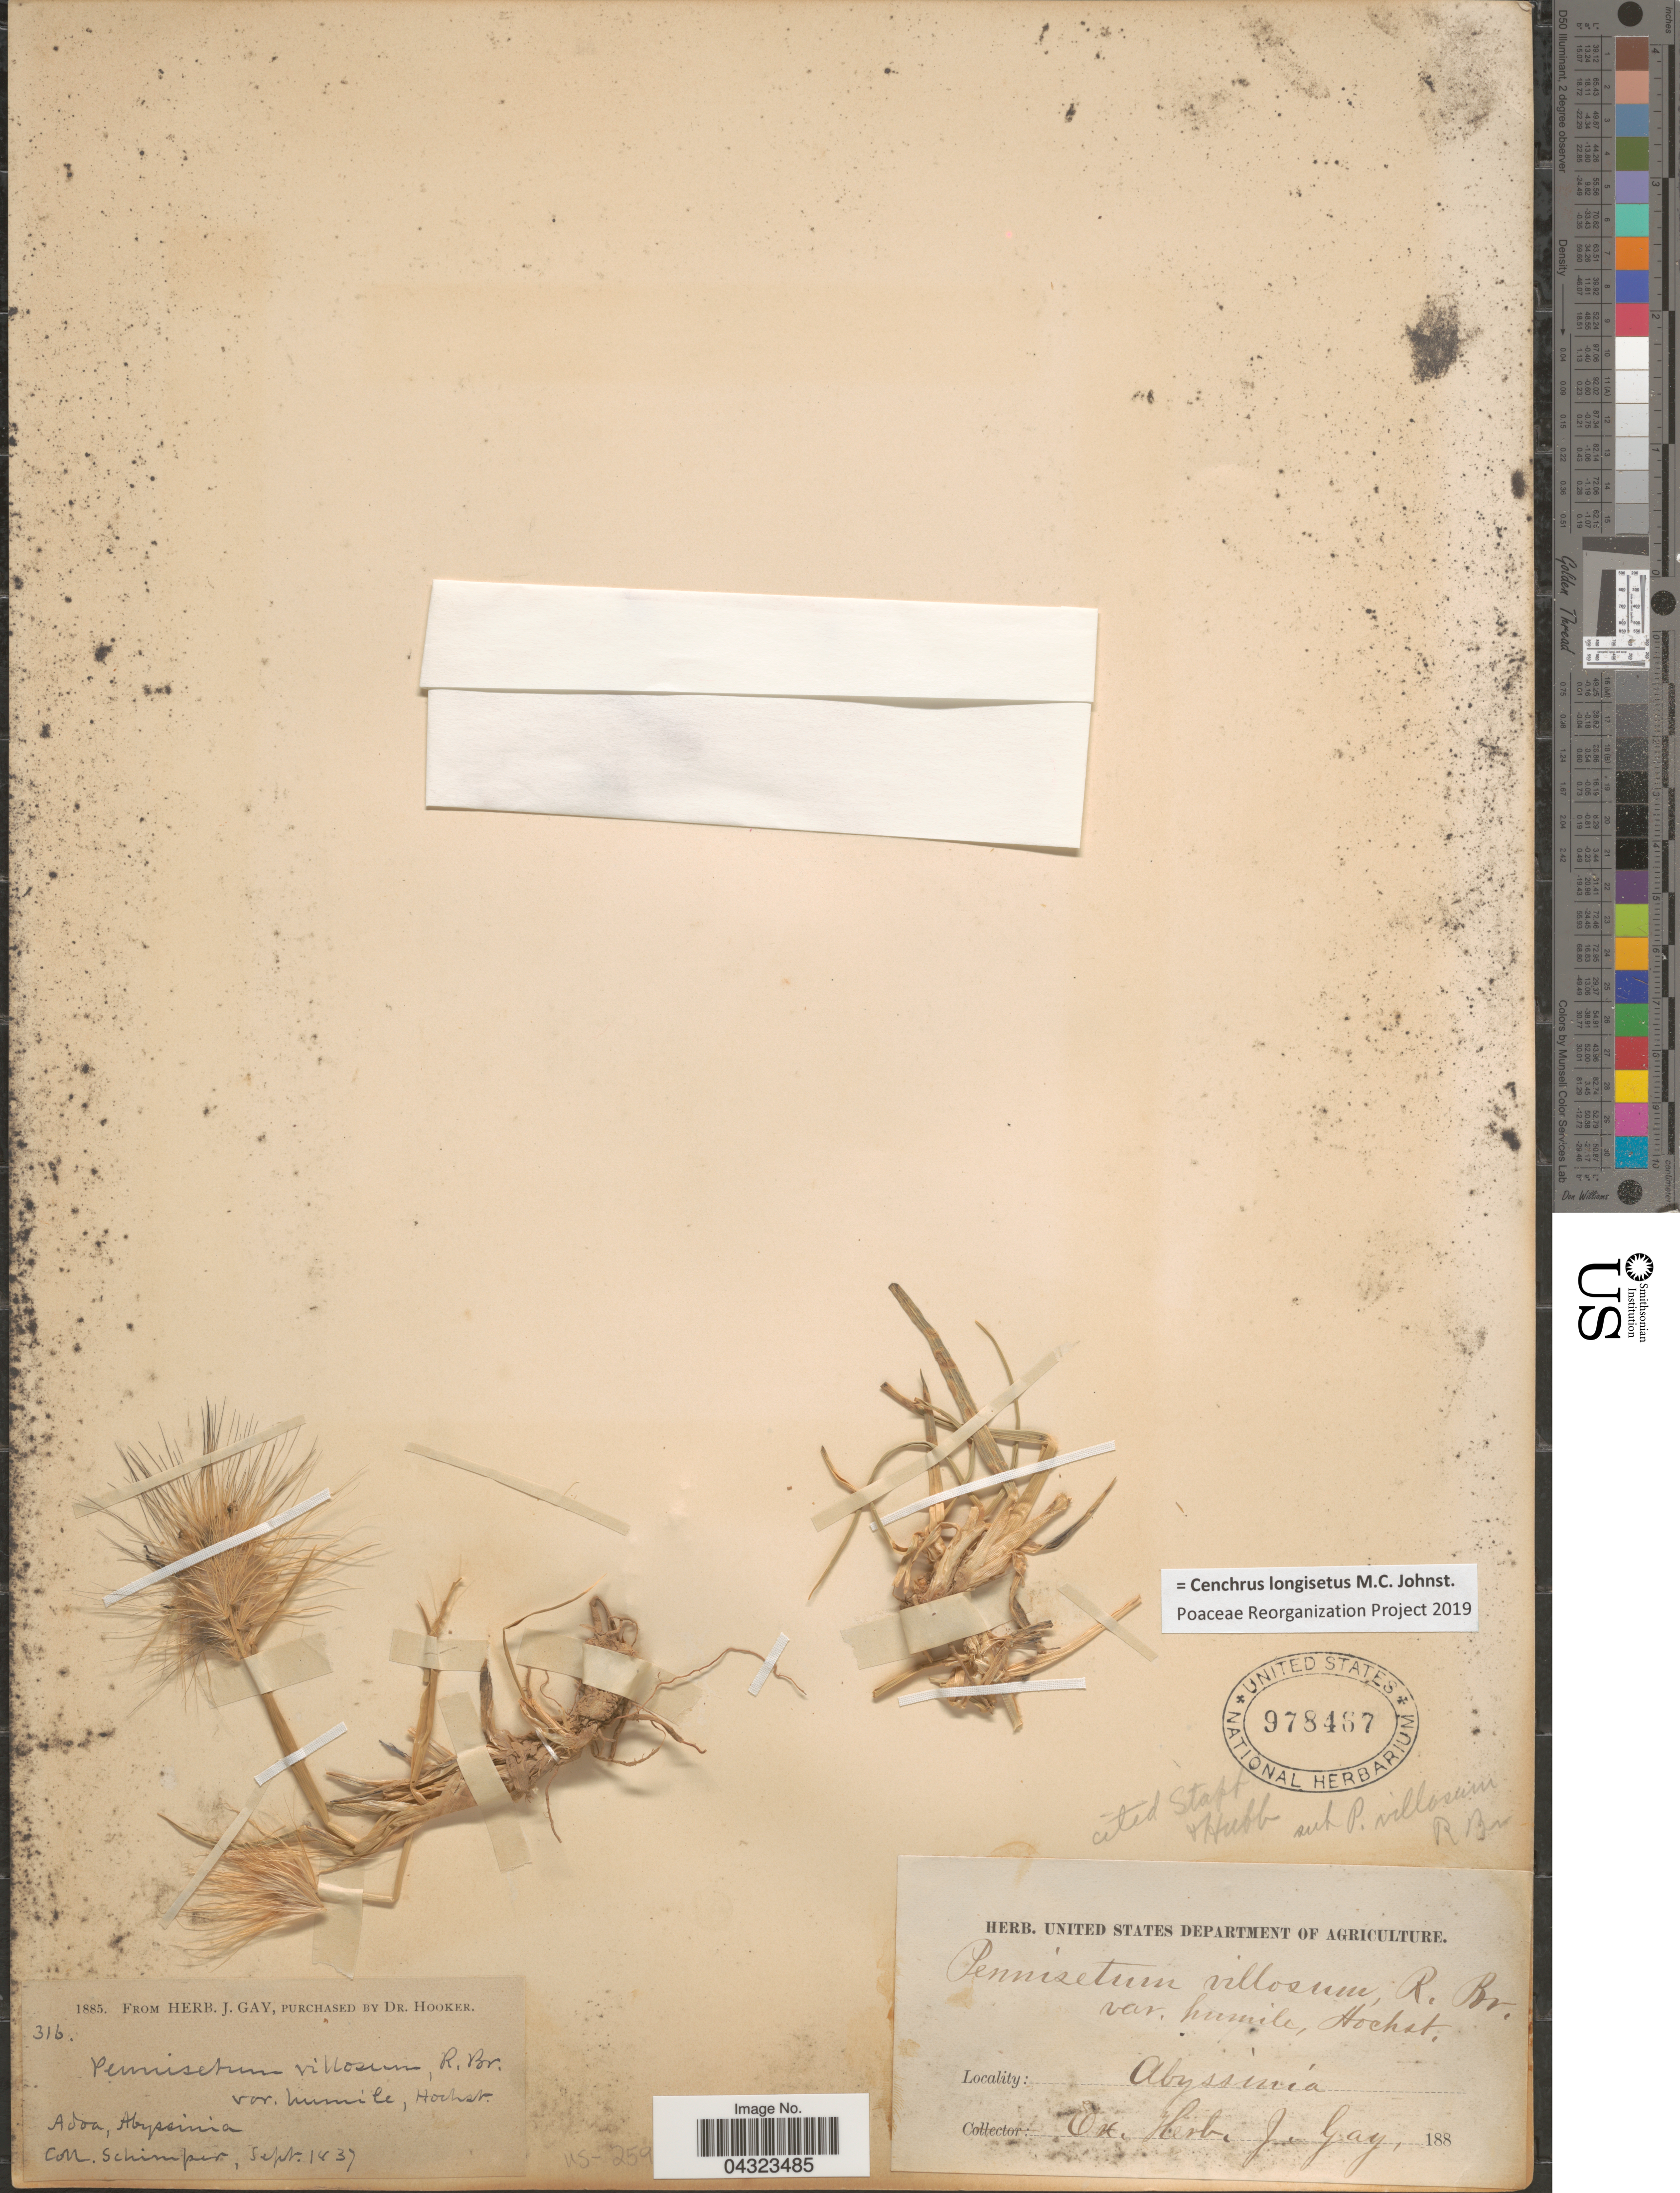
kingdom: Plantae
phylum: Tracheophyta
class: Liliopsida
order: Poales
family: Poaceae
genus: Cenchrus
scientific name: Cenchrus longisetus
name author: M.C. Johnst.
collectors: -. Schimper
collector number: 316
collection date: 1837-09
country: Ethiopia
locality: Adoa, Abyssinia.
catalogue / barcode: US 978467